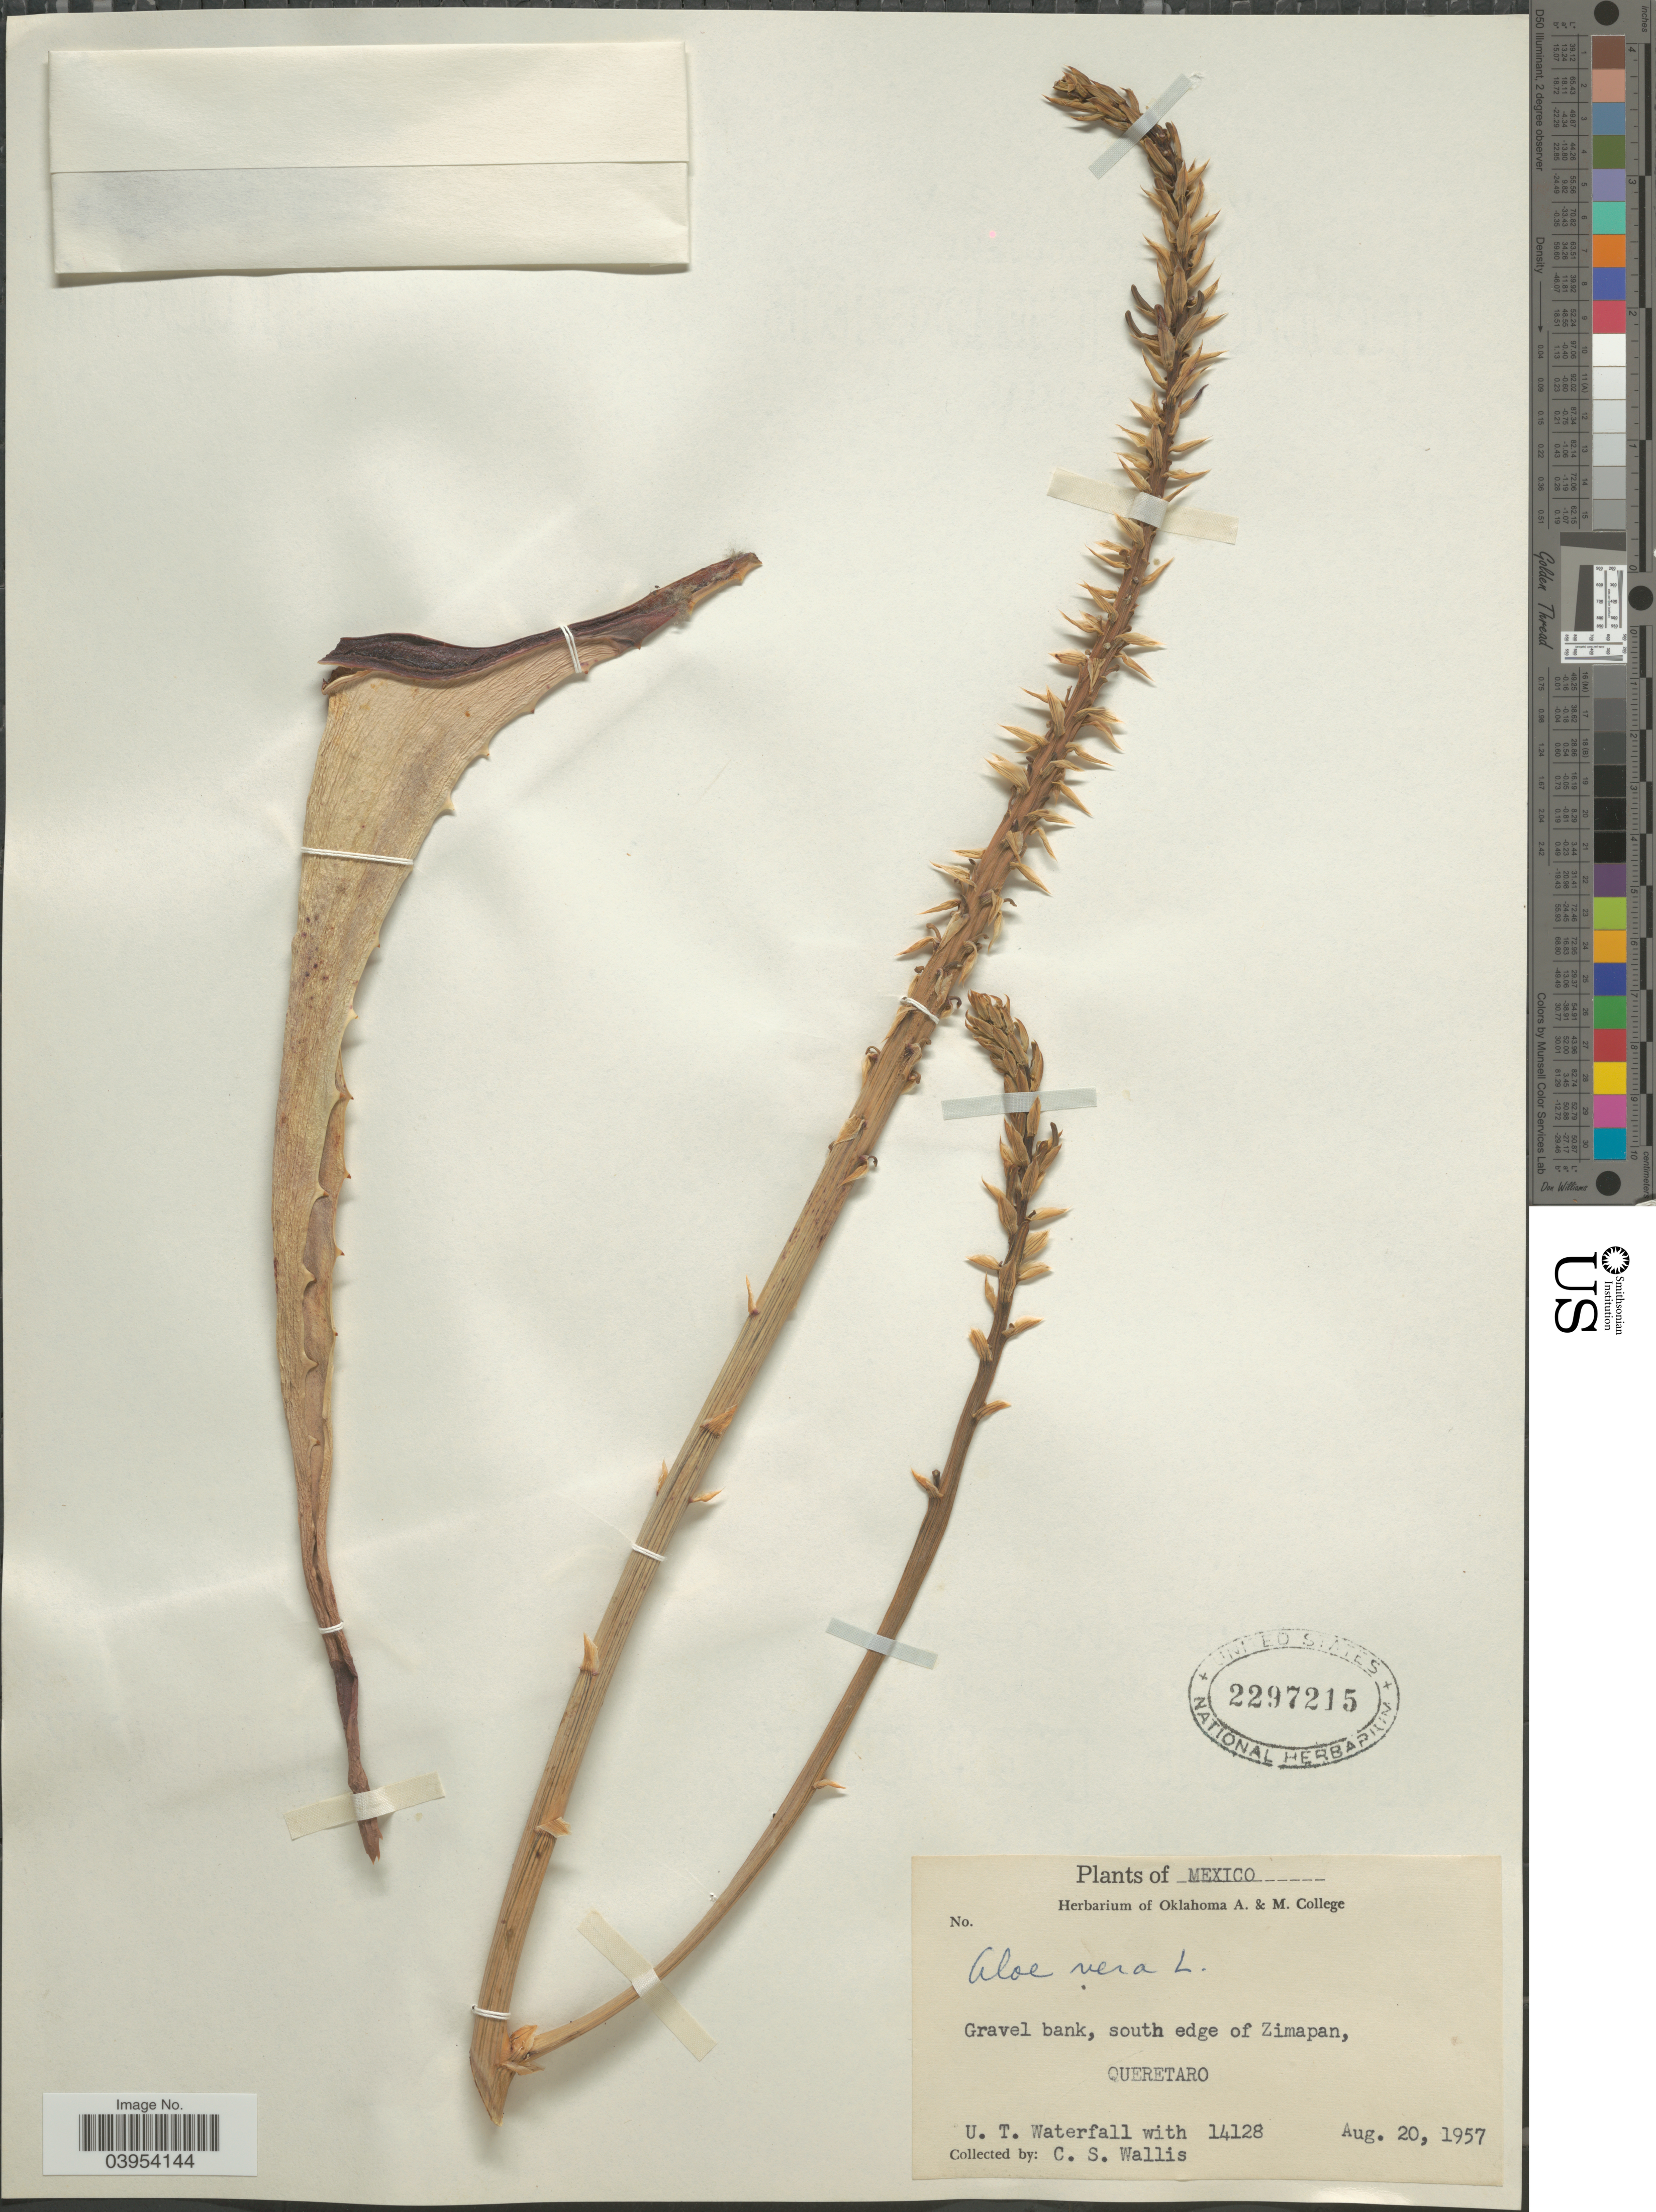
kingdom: Plantae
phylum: Tracheophyta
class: Liliopsida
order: Asparagales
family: Asphodelaceae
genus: Aloe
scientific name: Aloe vera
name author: L.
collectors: U. T. Waterfall & C. S. Wallis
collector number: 14128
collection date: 1957-08-20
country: Mexico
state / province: Querétaro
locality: South edge of Zimapan.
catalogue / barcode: US 2297215